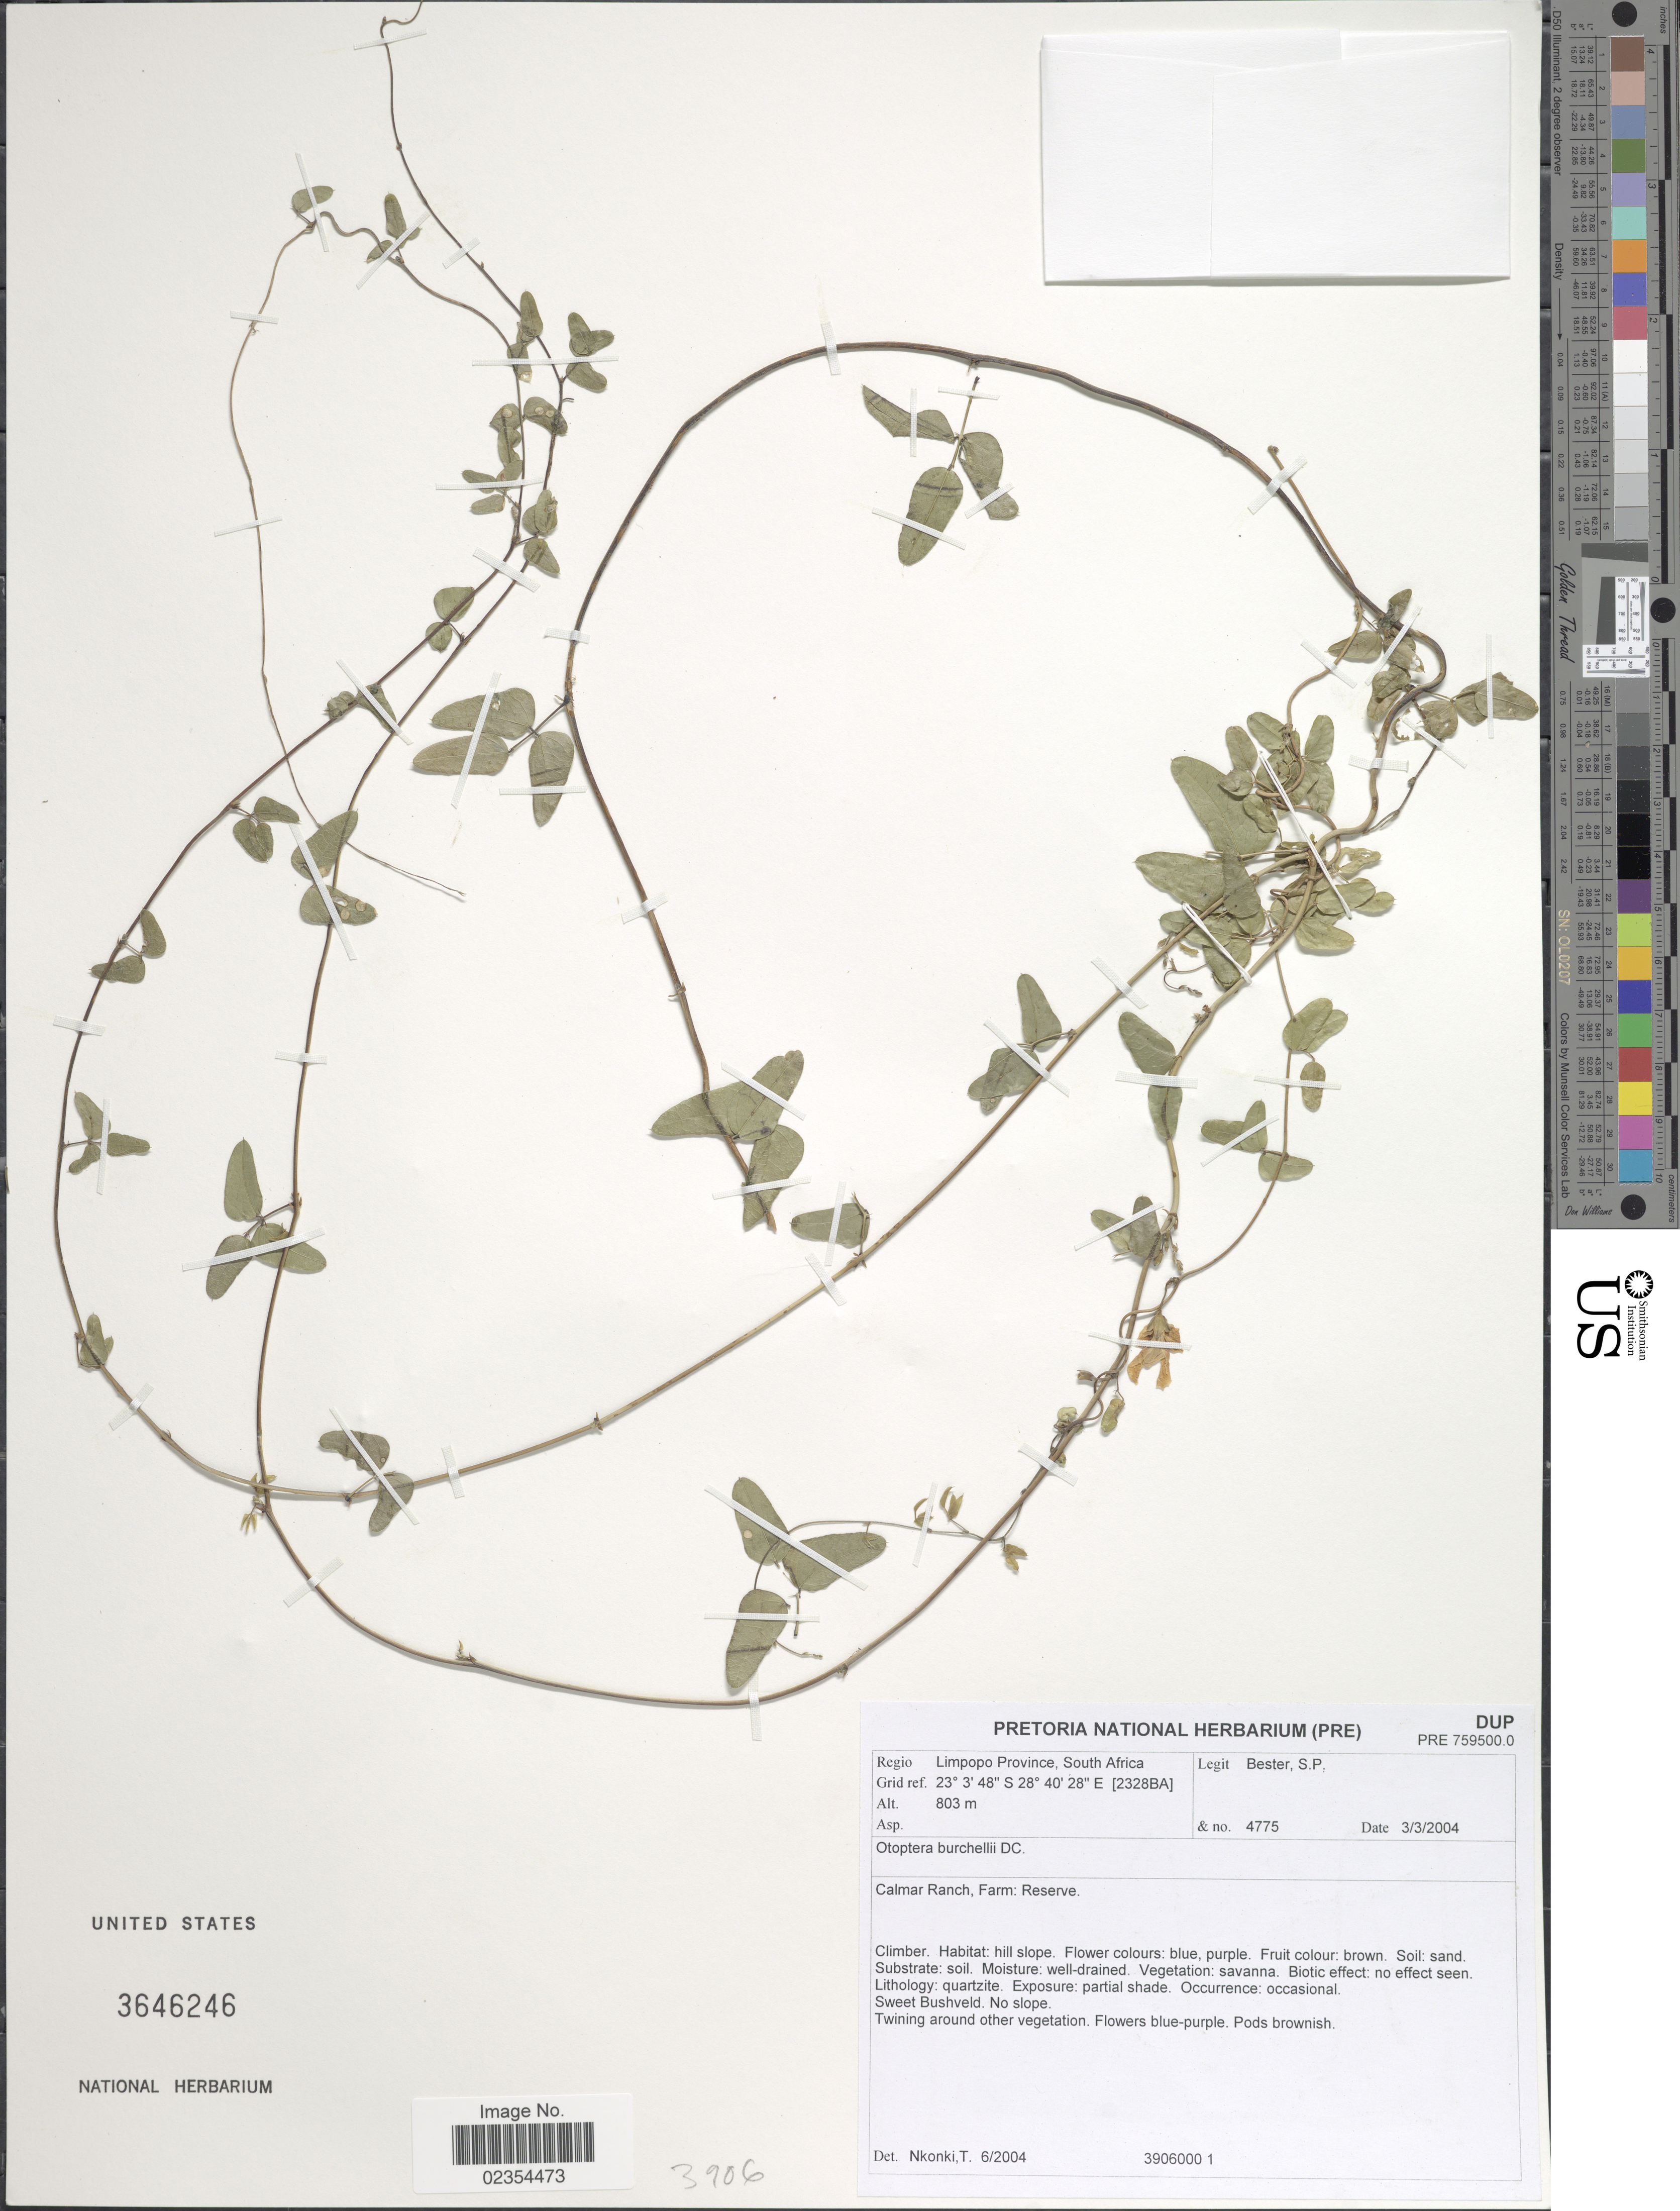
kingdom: Plantae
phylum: Tracheophyta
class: Magnoliopsida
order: Fabales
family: Fabaceae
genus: Otoptera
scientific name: Otoptera burchellii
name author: DC.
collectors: S. Bester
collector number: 4775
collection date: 2004-03-03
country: South Africa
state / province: Limpopo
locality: Calmar Ranch, Farm: Reserve, Grid ref. [2328BA]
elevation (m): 803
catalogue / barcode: US 3646246